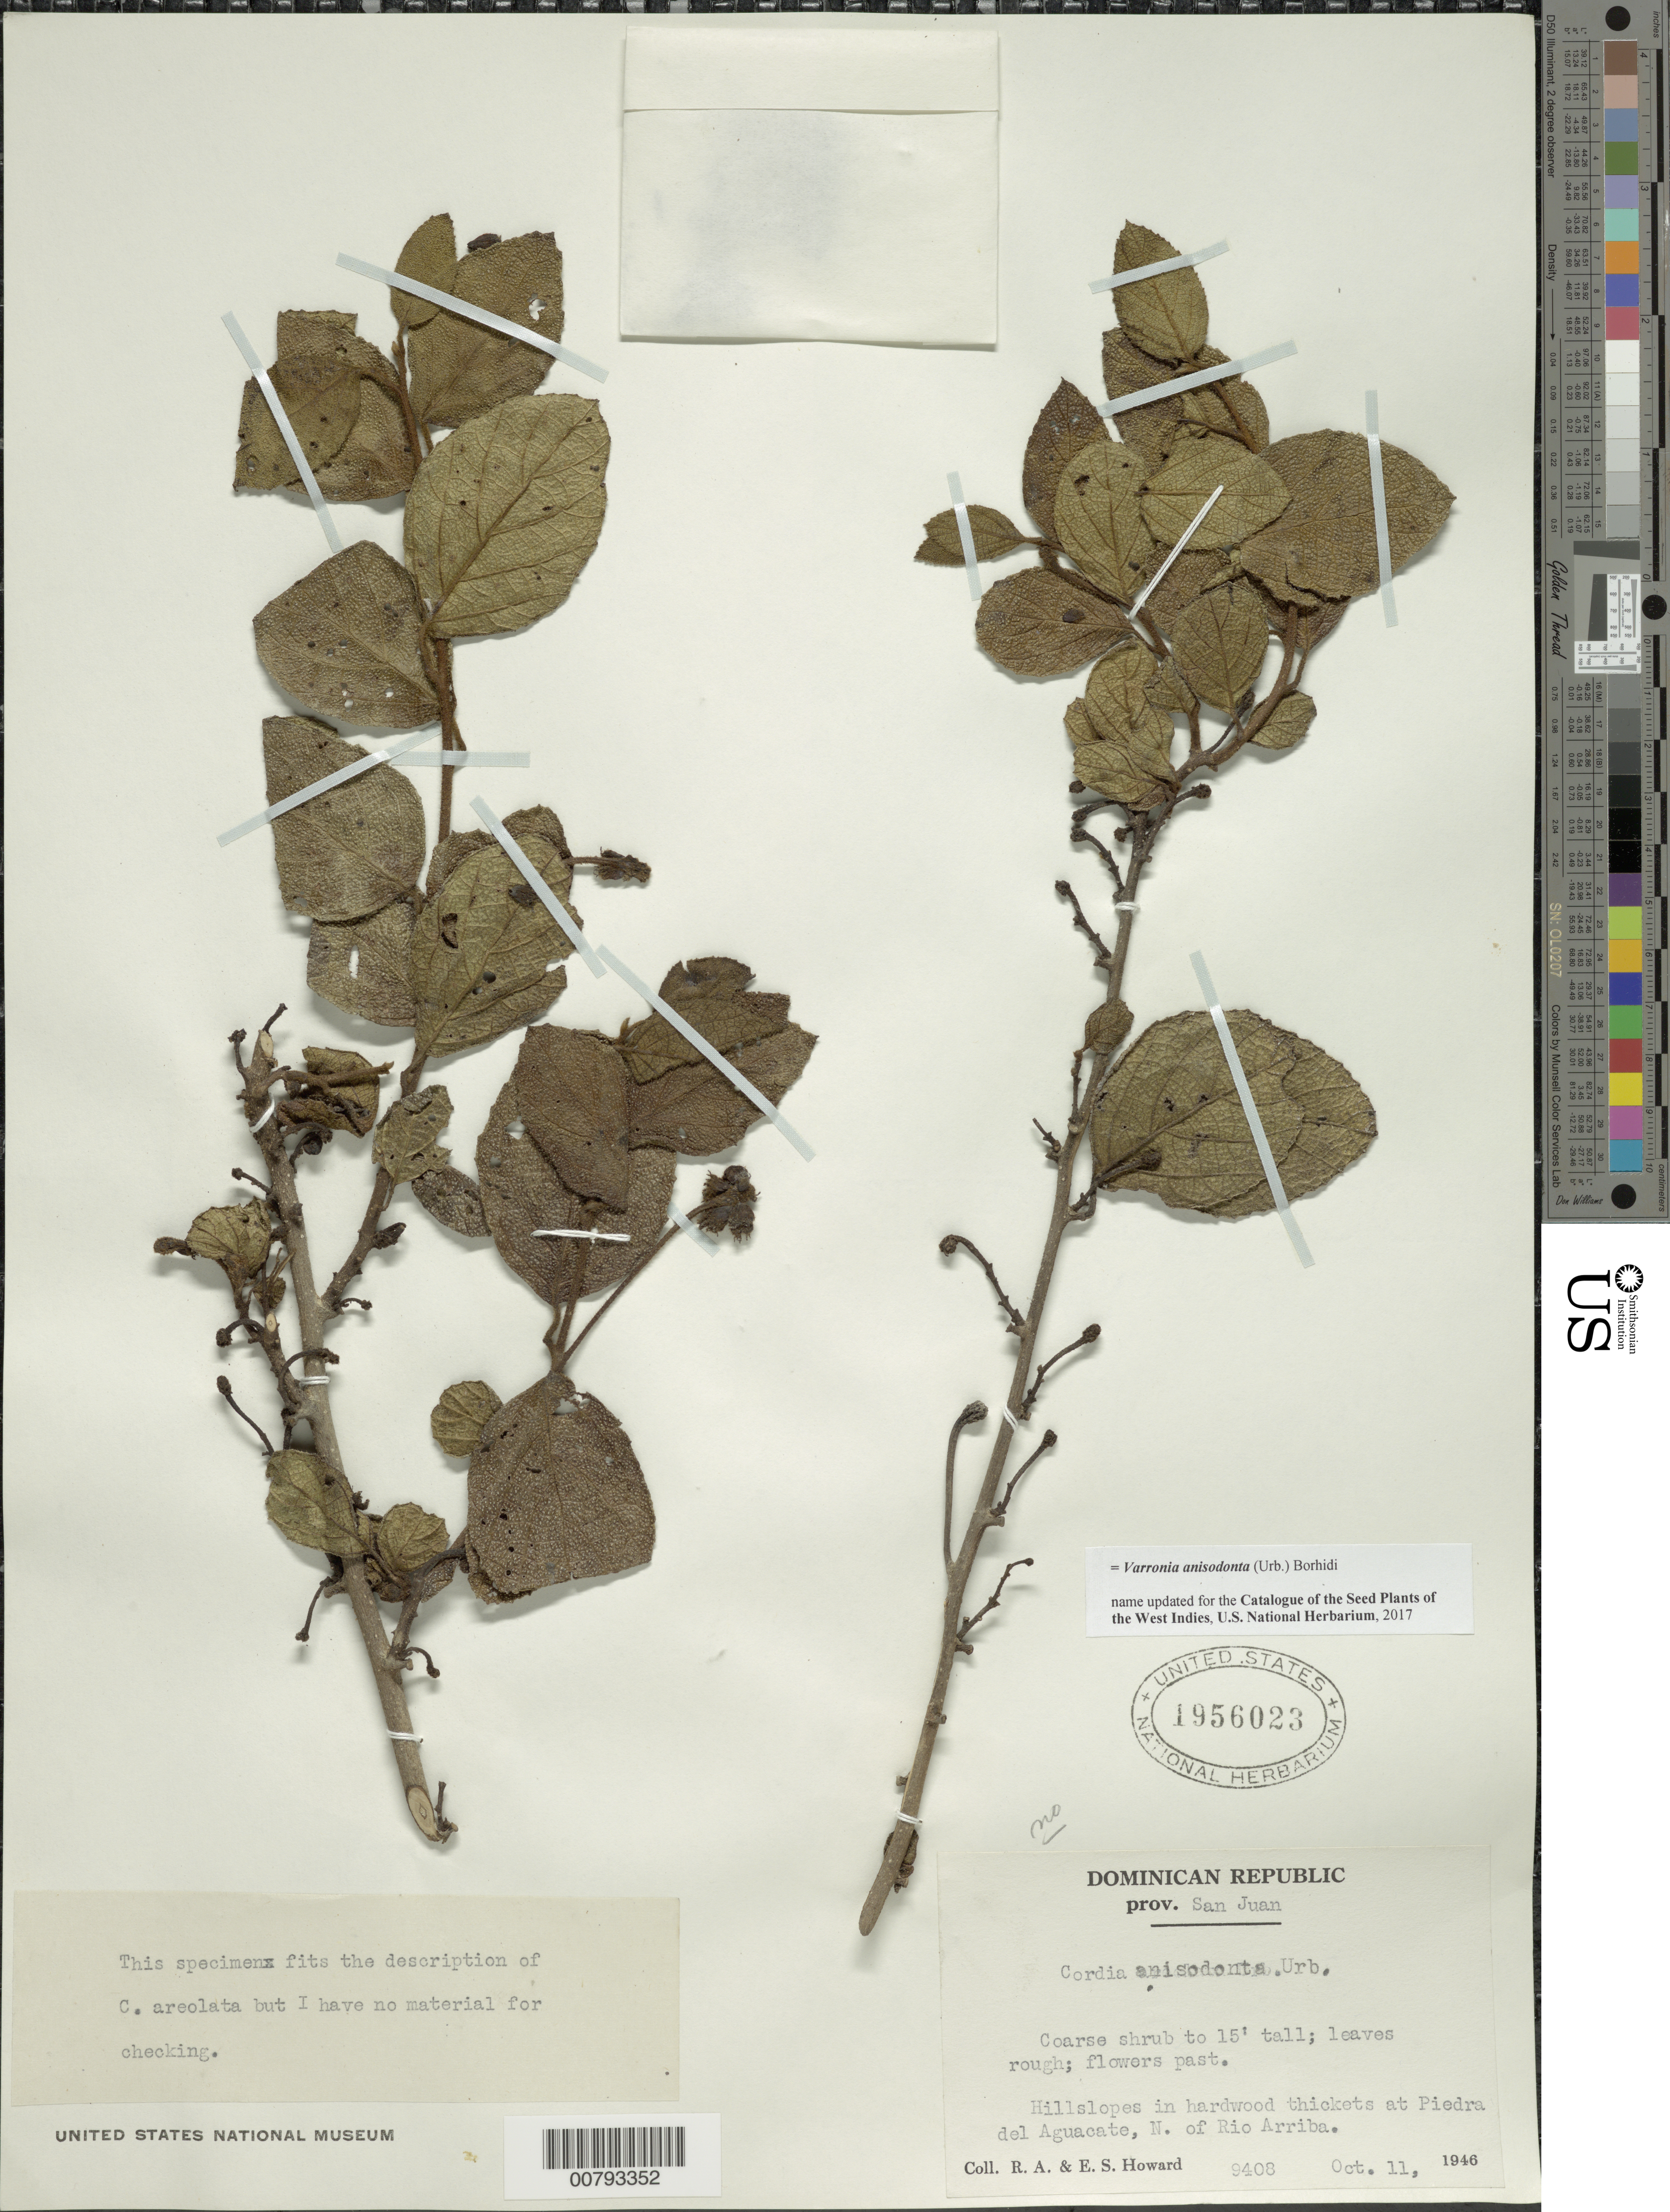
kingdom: Plantae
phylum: Tracheophyta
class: Magnoliopsida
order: Boraginales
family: Cordiaceae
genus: Varronia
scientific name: Varronia anisodonta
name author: (Urb.) Borhidi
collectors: R. A. Howard & E. S. Howard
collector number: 9408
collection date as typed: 11 Oct 1946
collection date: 1946-10-11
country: Dominican Republic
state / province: San Juan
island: Hispaniola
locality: At Piedra del Aguacate, N. of Arriba River.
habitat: Hillslopes in hardwood thickets.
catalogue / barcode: US 1956023